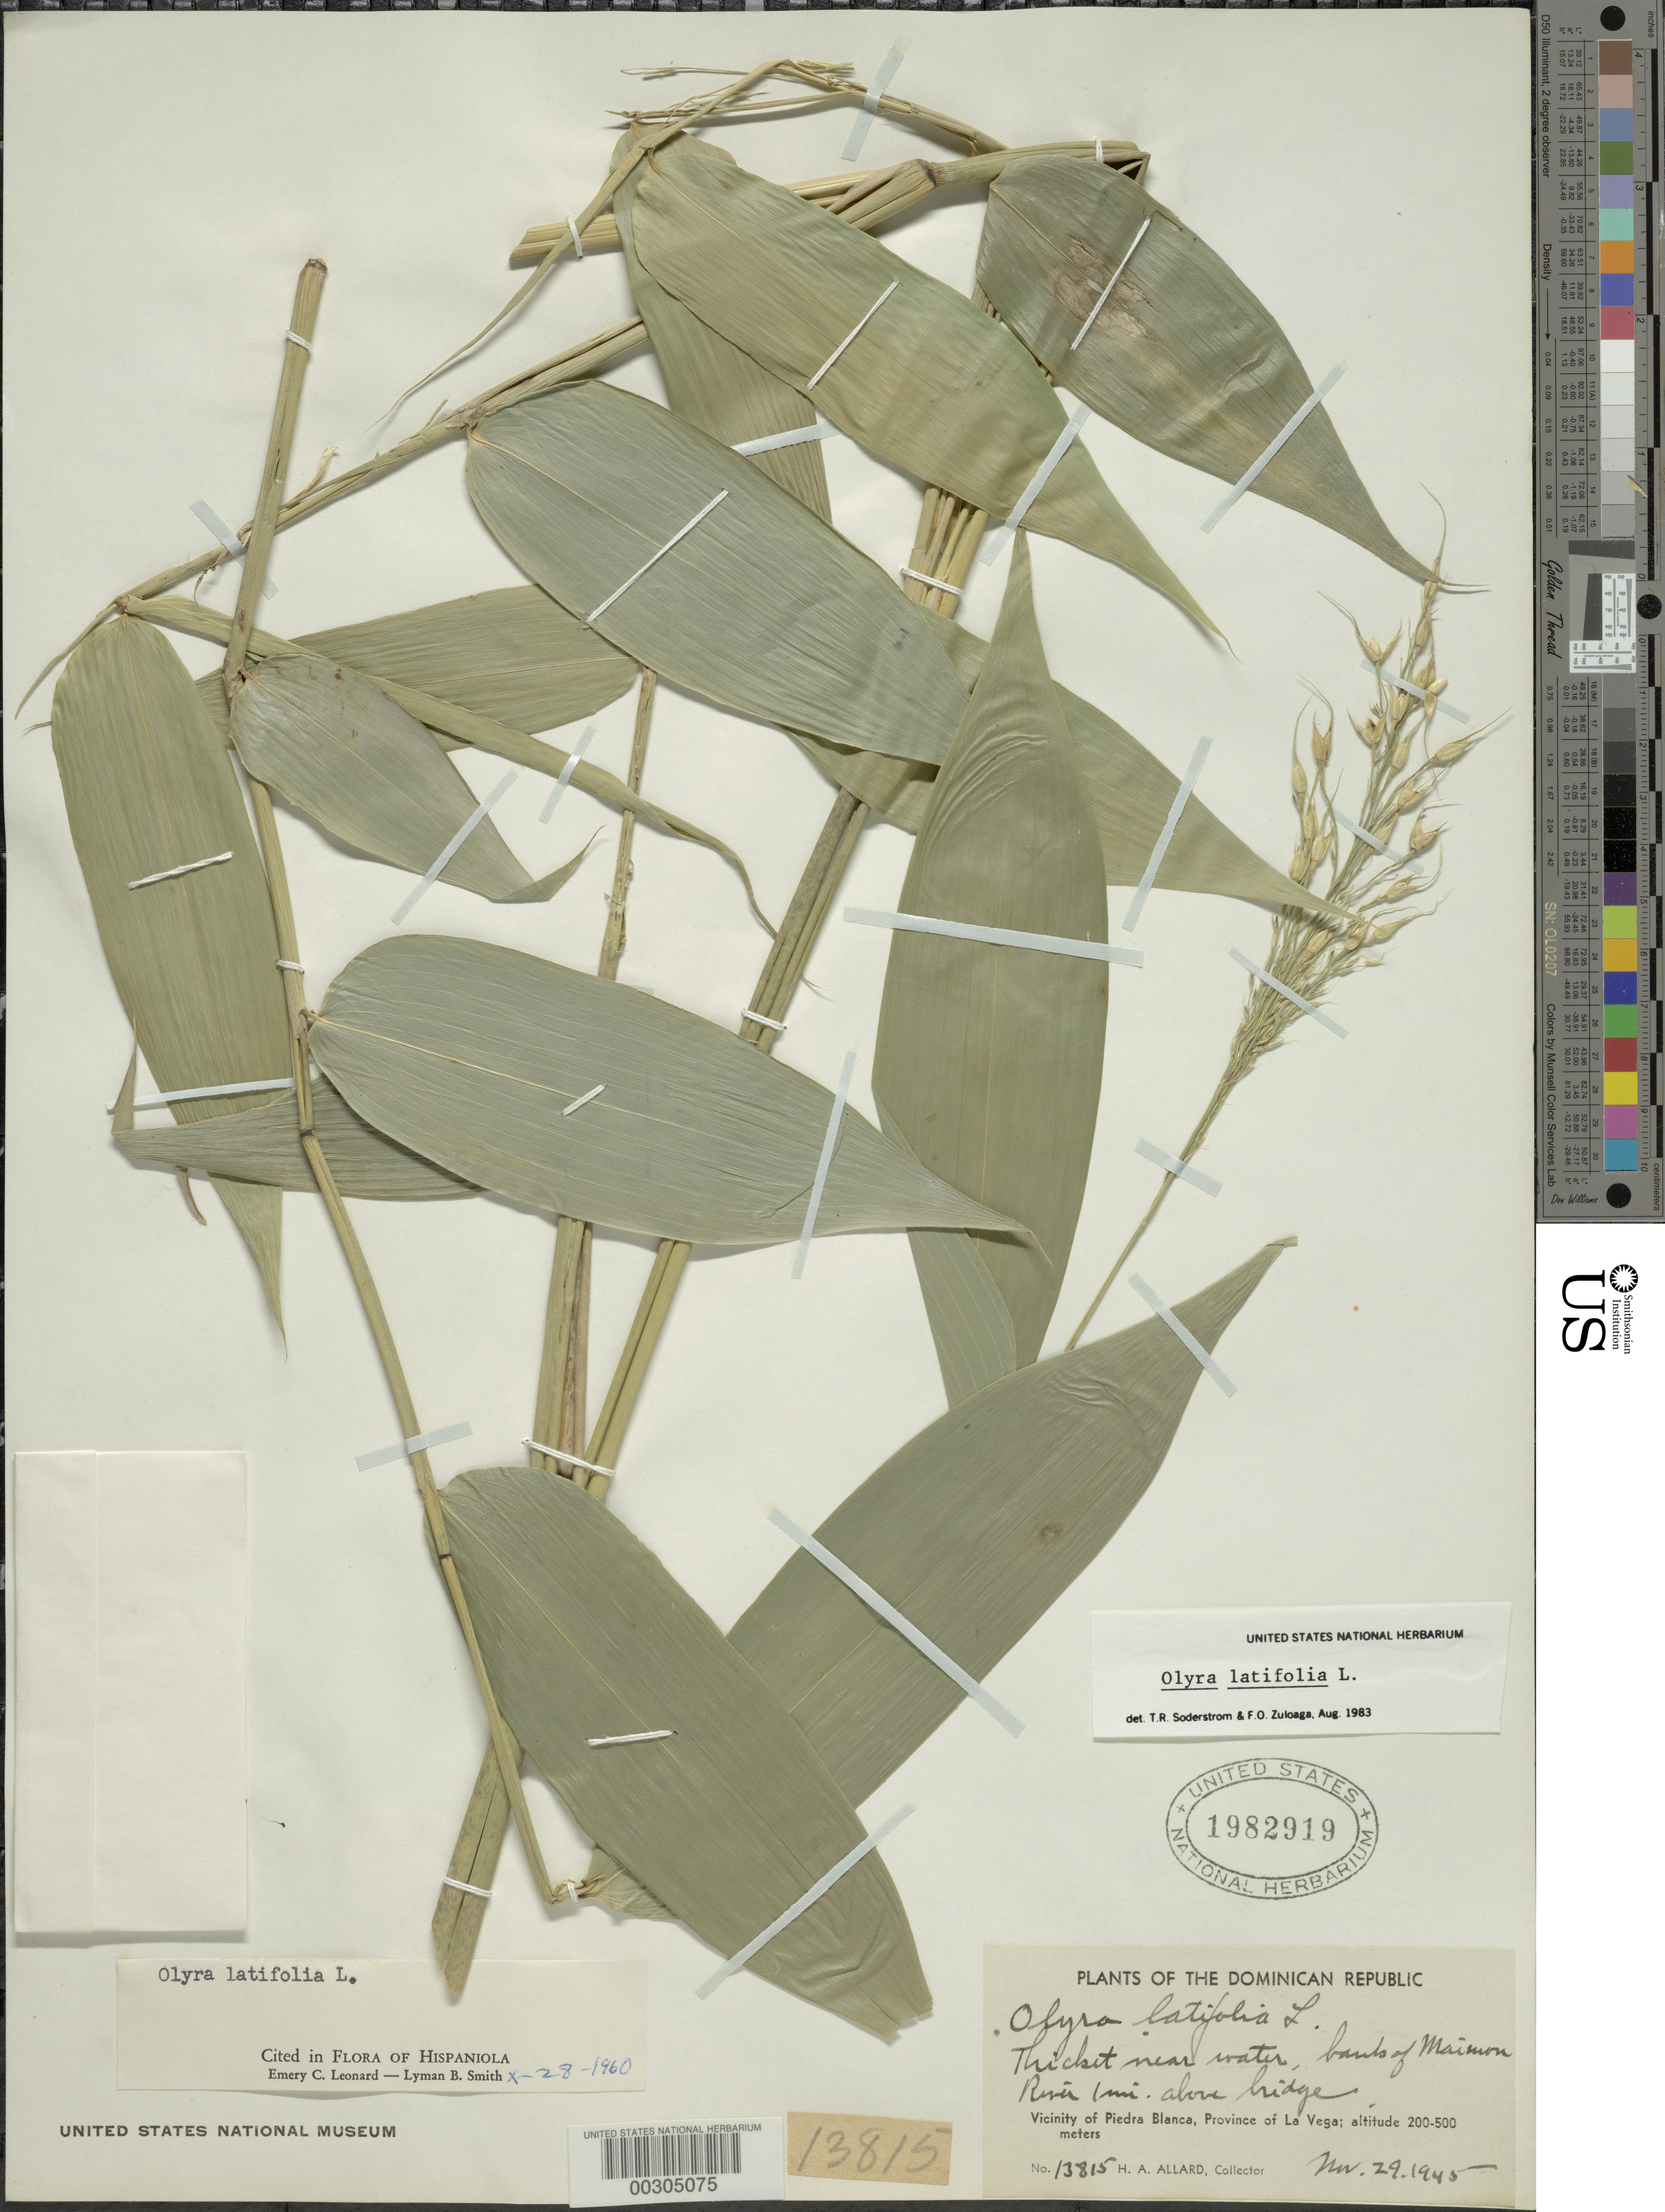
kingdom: Plantae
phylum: Tracheophyta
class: Liliopsida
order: Poales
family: Poaceae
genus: Olyra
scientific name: Olyra latifolia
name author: L.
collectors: H. A. Allard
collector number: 13815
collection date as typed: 29 Nov 1945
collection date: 1945-11-29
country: Dominican Republic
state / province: La Vega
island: Hispaniola Island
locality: Piedra blanca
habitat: thicket near water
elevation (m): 200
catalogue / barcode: US 1982919